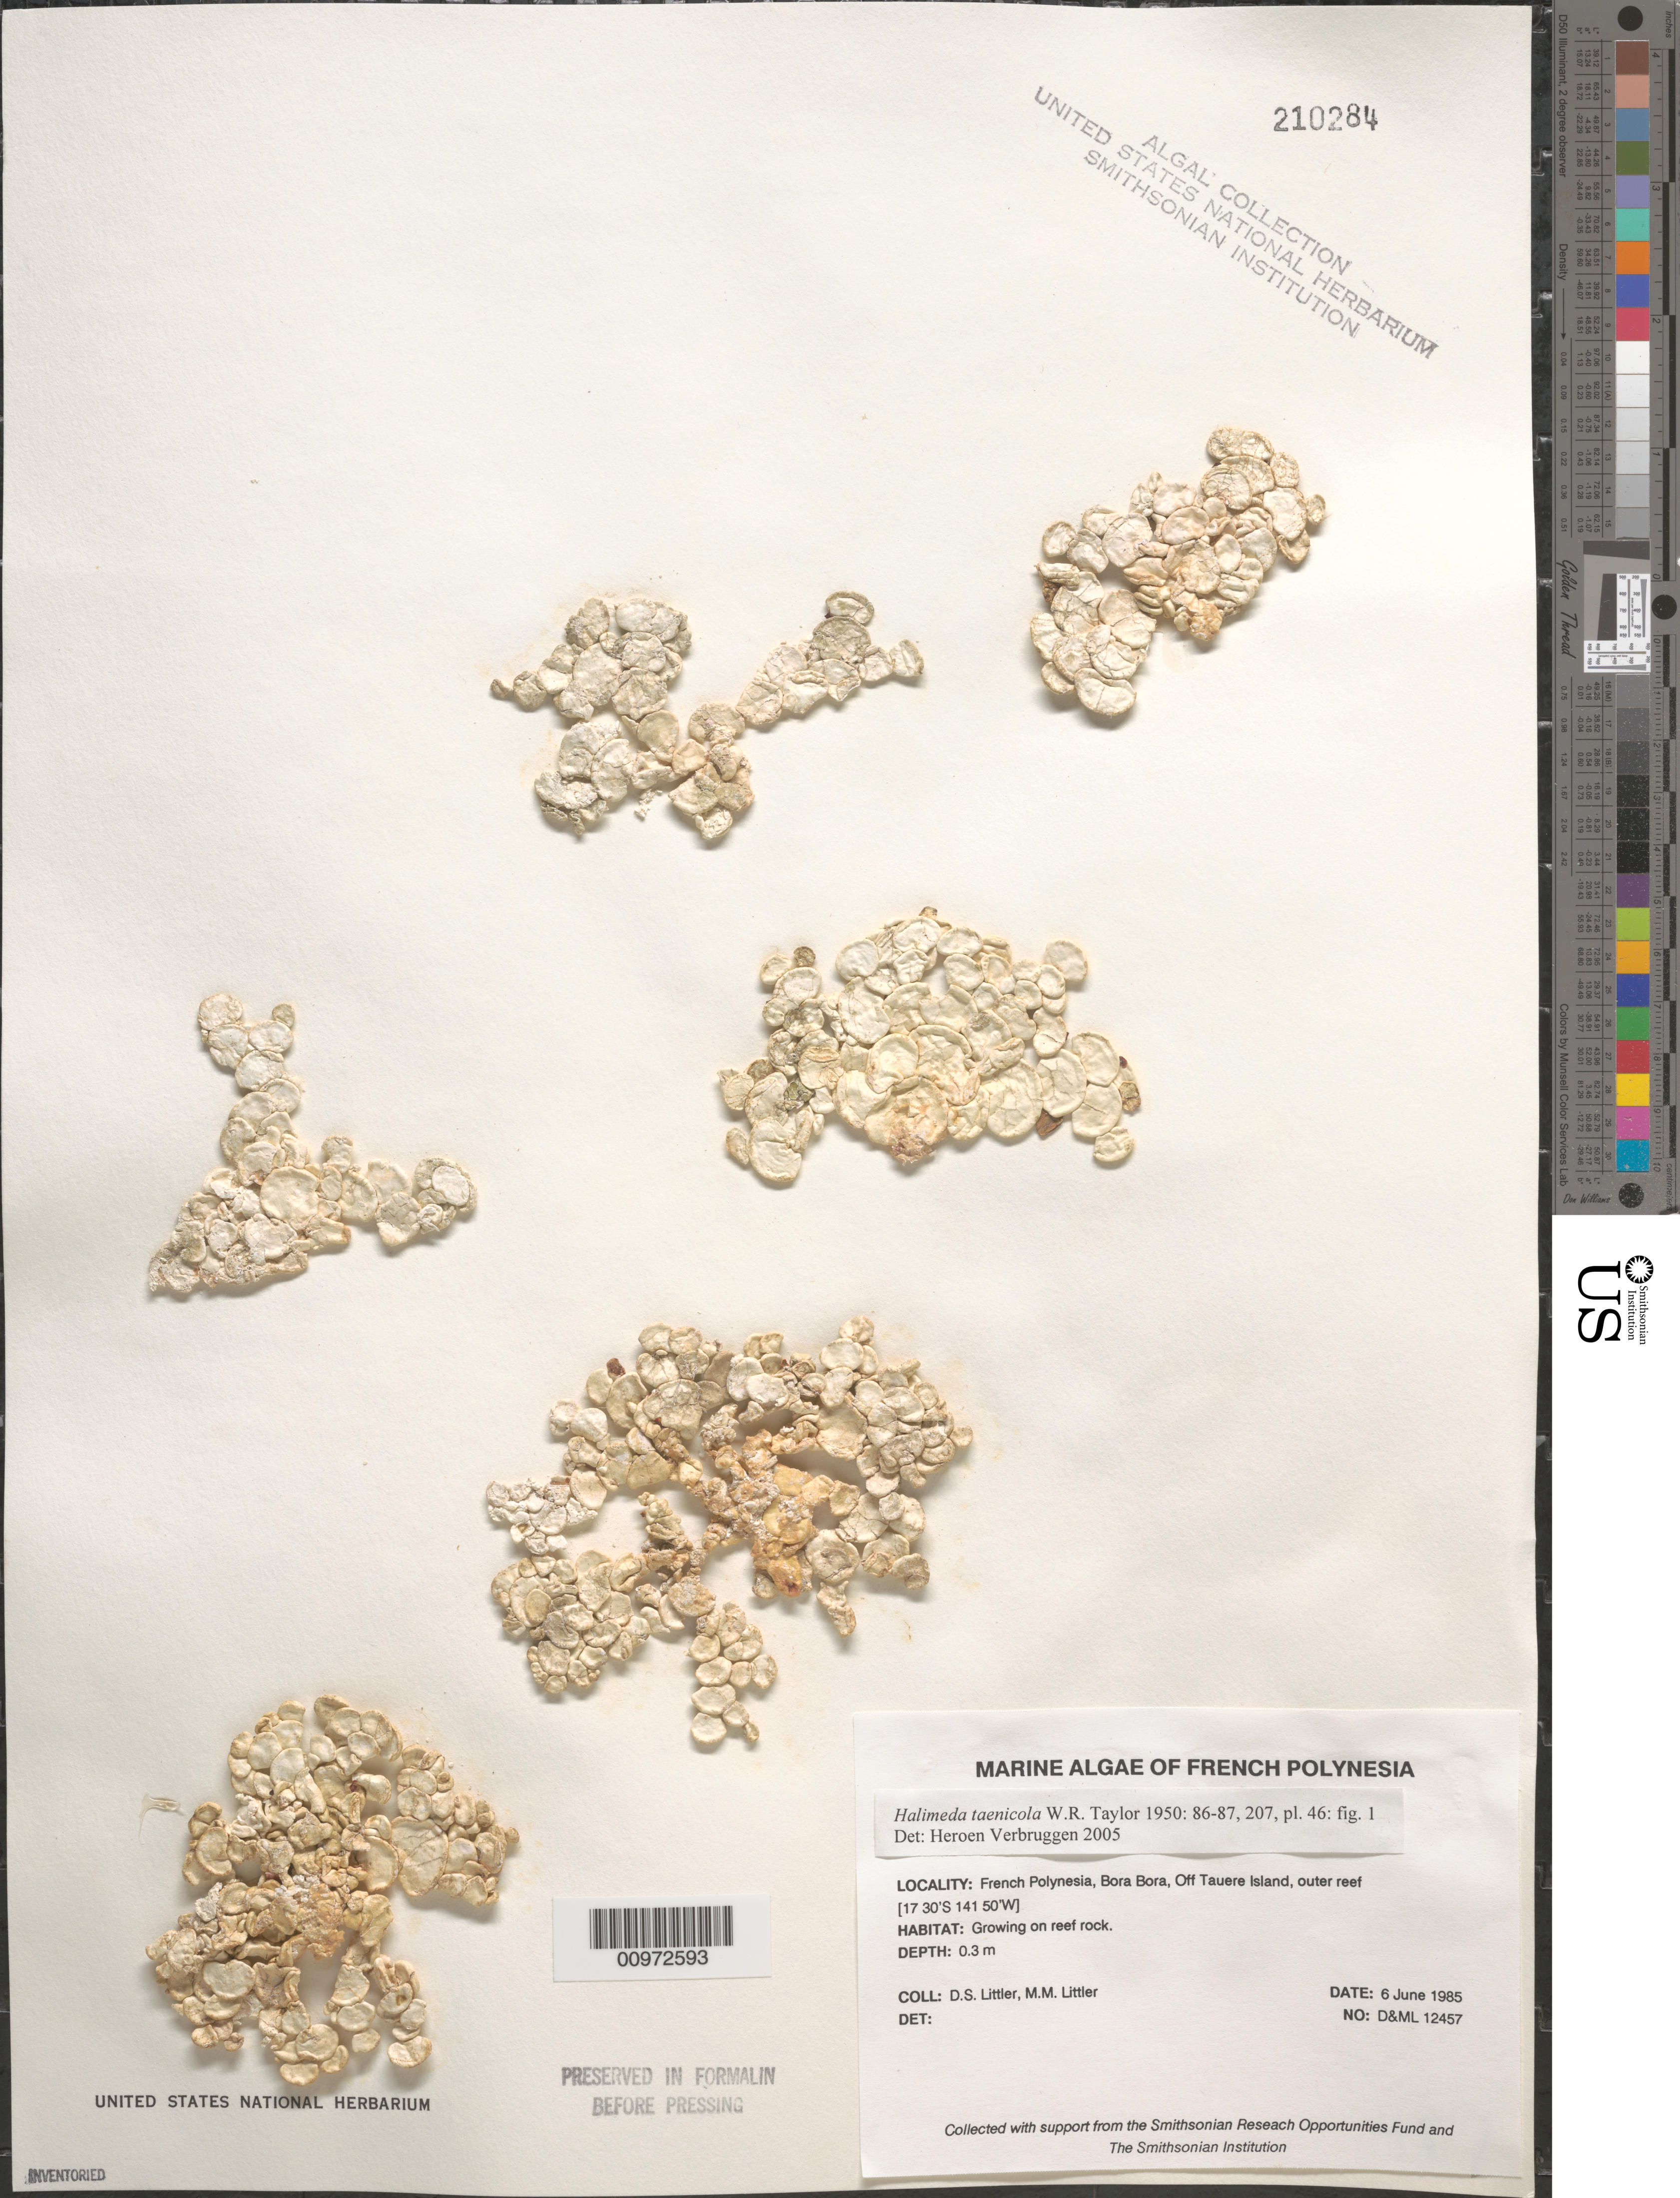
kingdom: Plantae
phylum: Chlorophyta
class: Ulvophyceae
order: Bryopsidales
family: Halimedaceae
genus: Halimeda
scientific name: Halimeda taenicola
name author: W.R. Taylor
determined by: Verbruggen, H.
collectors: D. S. Littler & M. M. Littler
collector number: D&ML 12457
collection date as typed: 06 Jun 1985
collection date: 1985-06-06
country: French Polynesia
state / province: Iles Sous-le-Vent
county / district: Bora Bora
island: Bora Bora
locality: Off Tauere Island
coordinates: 17 30'S, 141 50'W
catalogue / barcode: US 210284